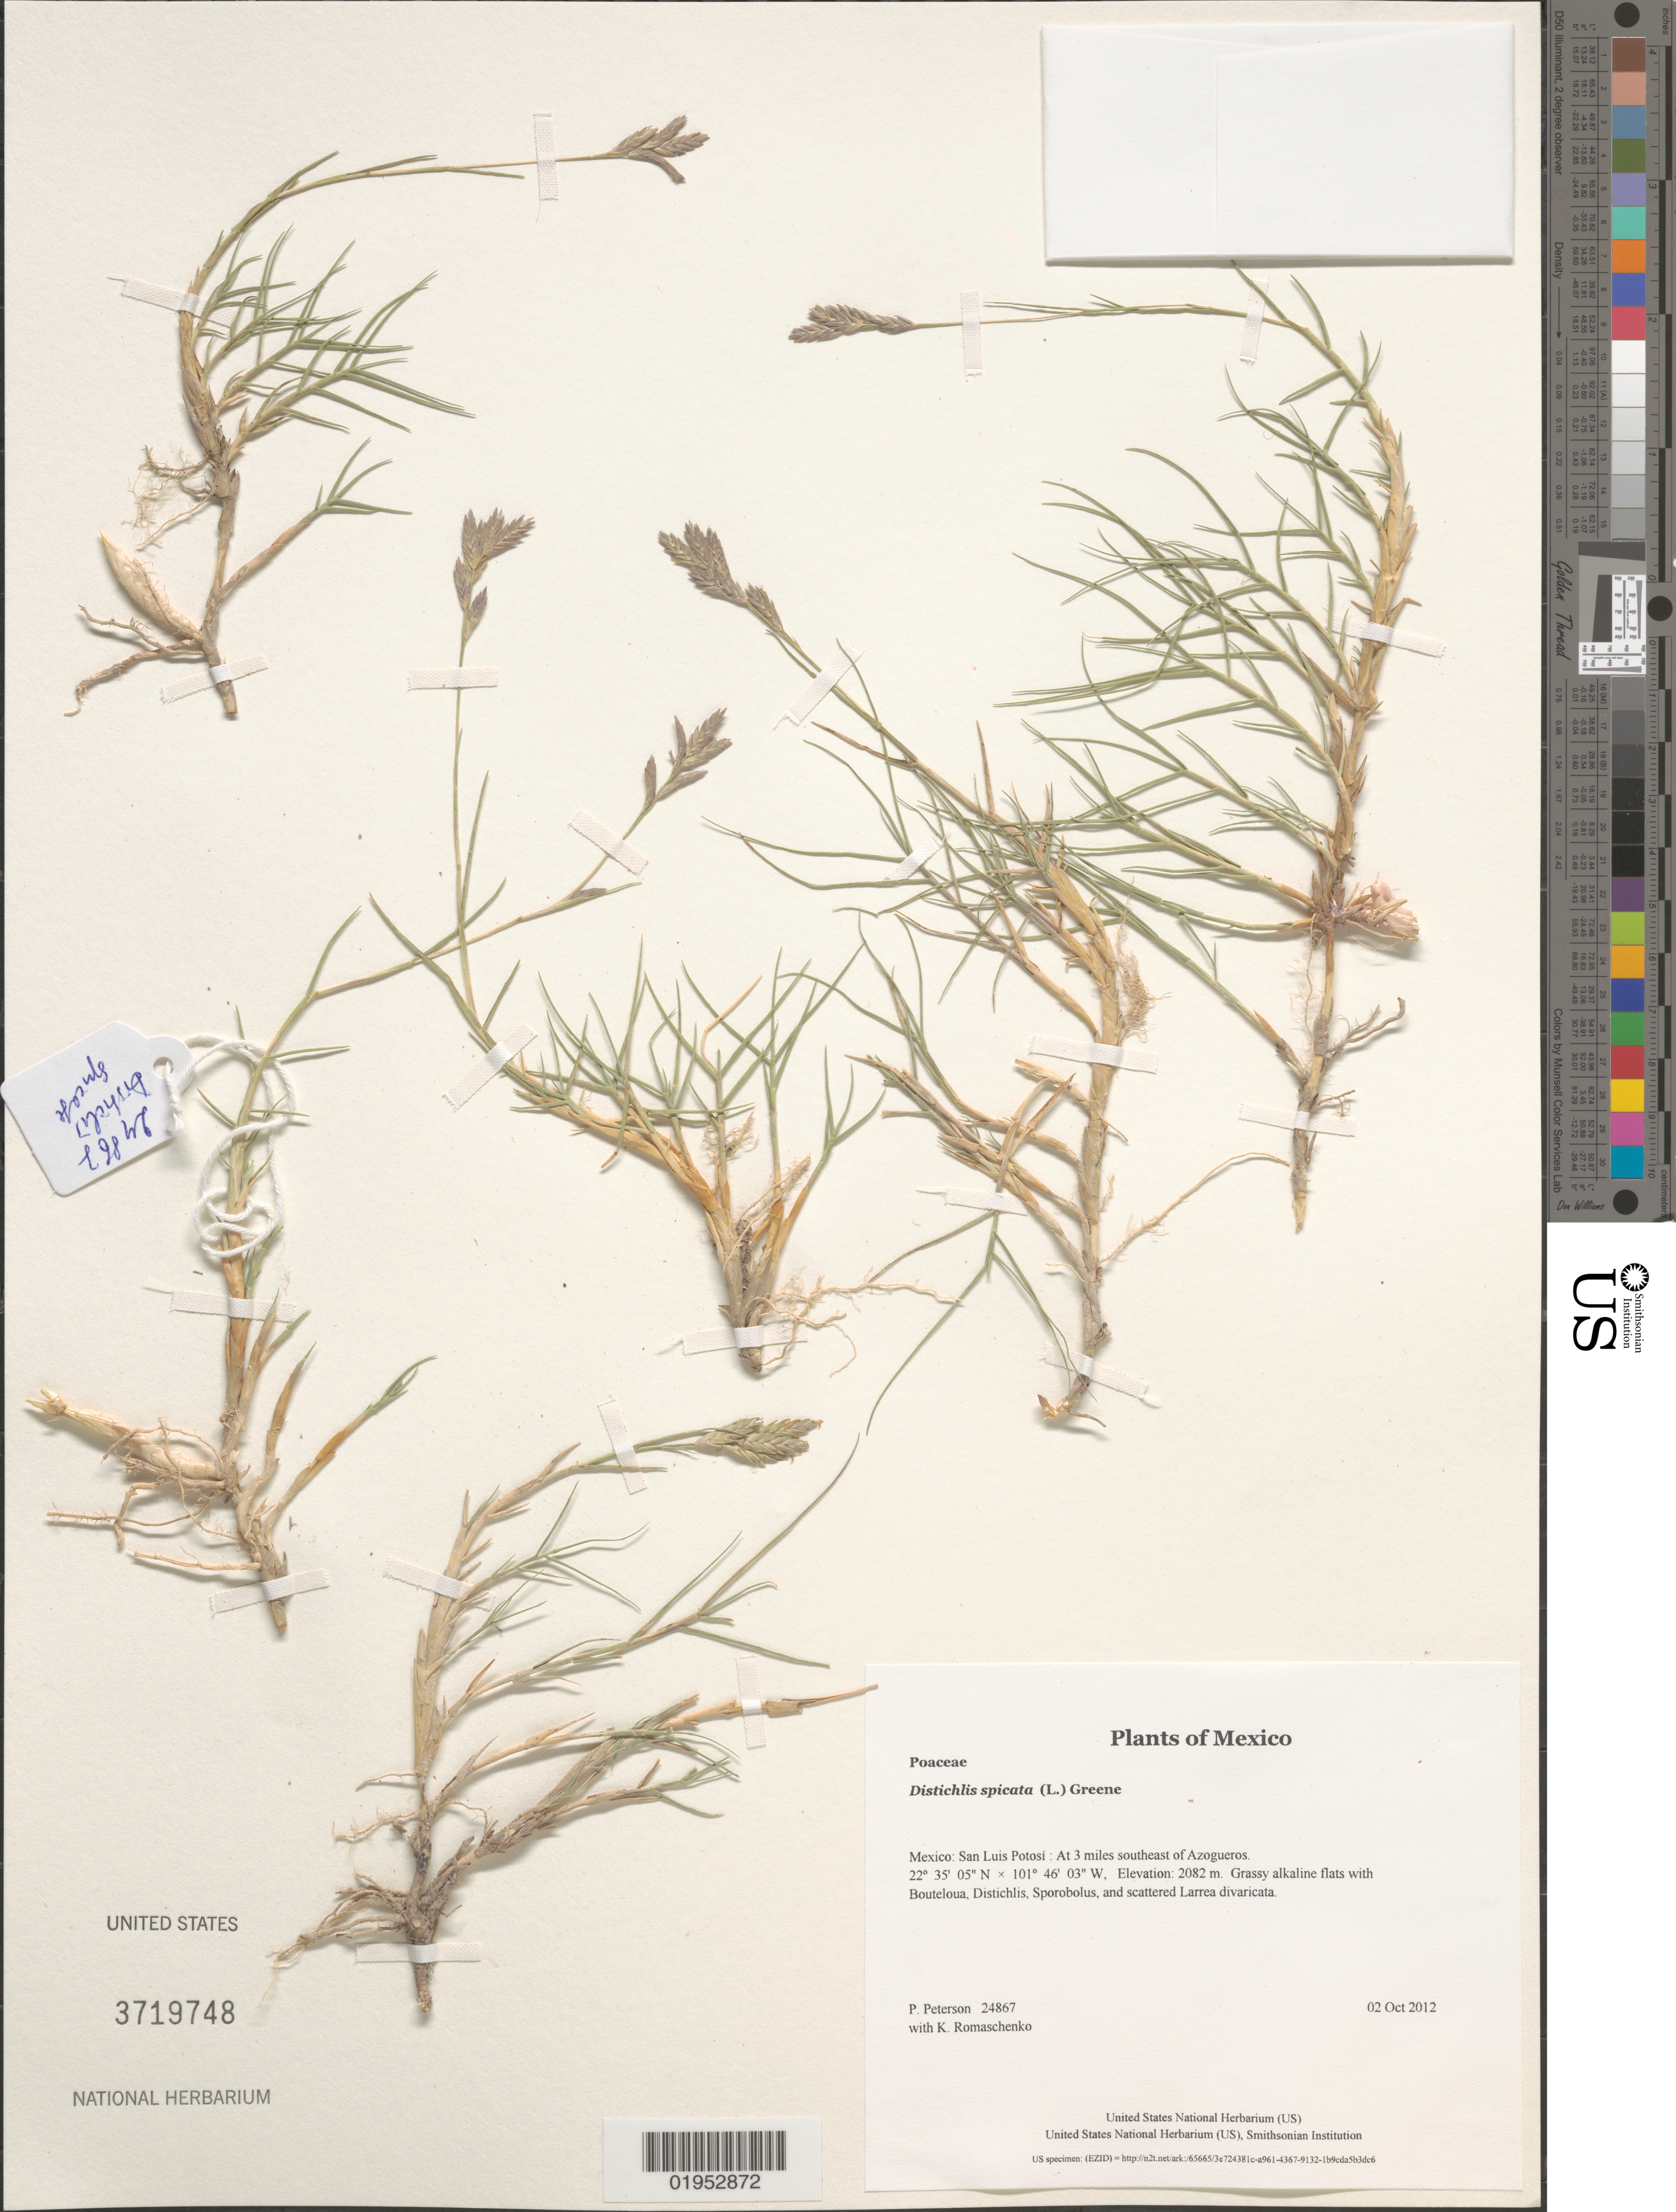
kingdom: Plantae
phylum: Tracheophyta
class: Liliopsida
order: Poales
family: Poaceae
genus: Distichlis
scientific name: Distichlis spicata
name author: (L.) Greene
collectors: P. M. Peterson & K. Romaschenko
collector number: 24867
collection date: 2012-10-02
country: Mexico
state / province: San Luis Potosí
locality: At 3 miles southeast of Azogueros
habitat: Grassy alkaline flats with Bouteloua, Distichlis, Sporobolus, and scattered Larrea divaricata.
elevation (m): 2082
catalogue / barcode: US 3719748